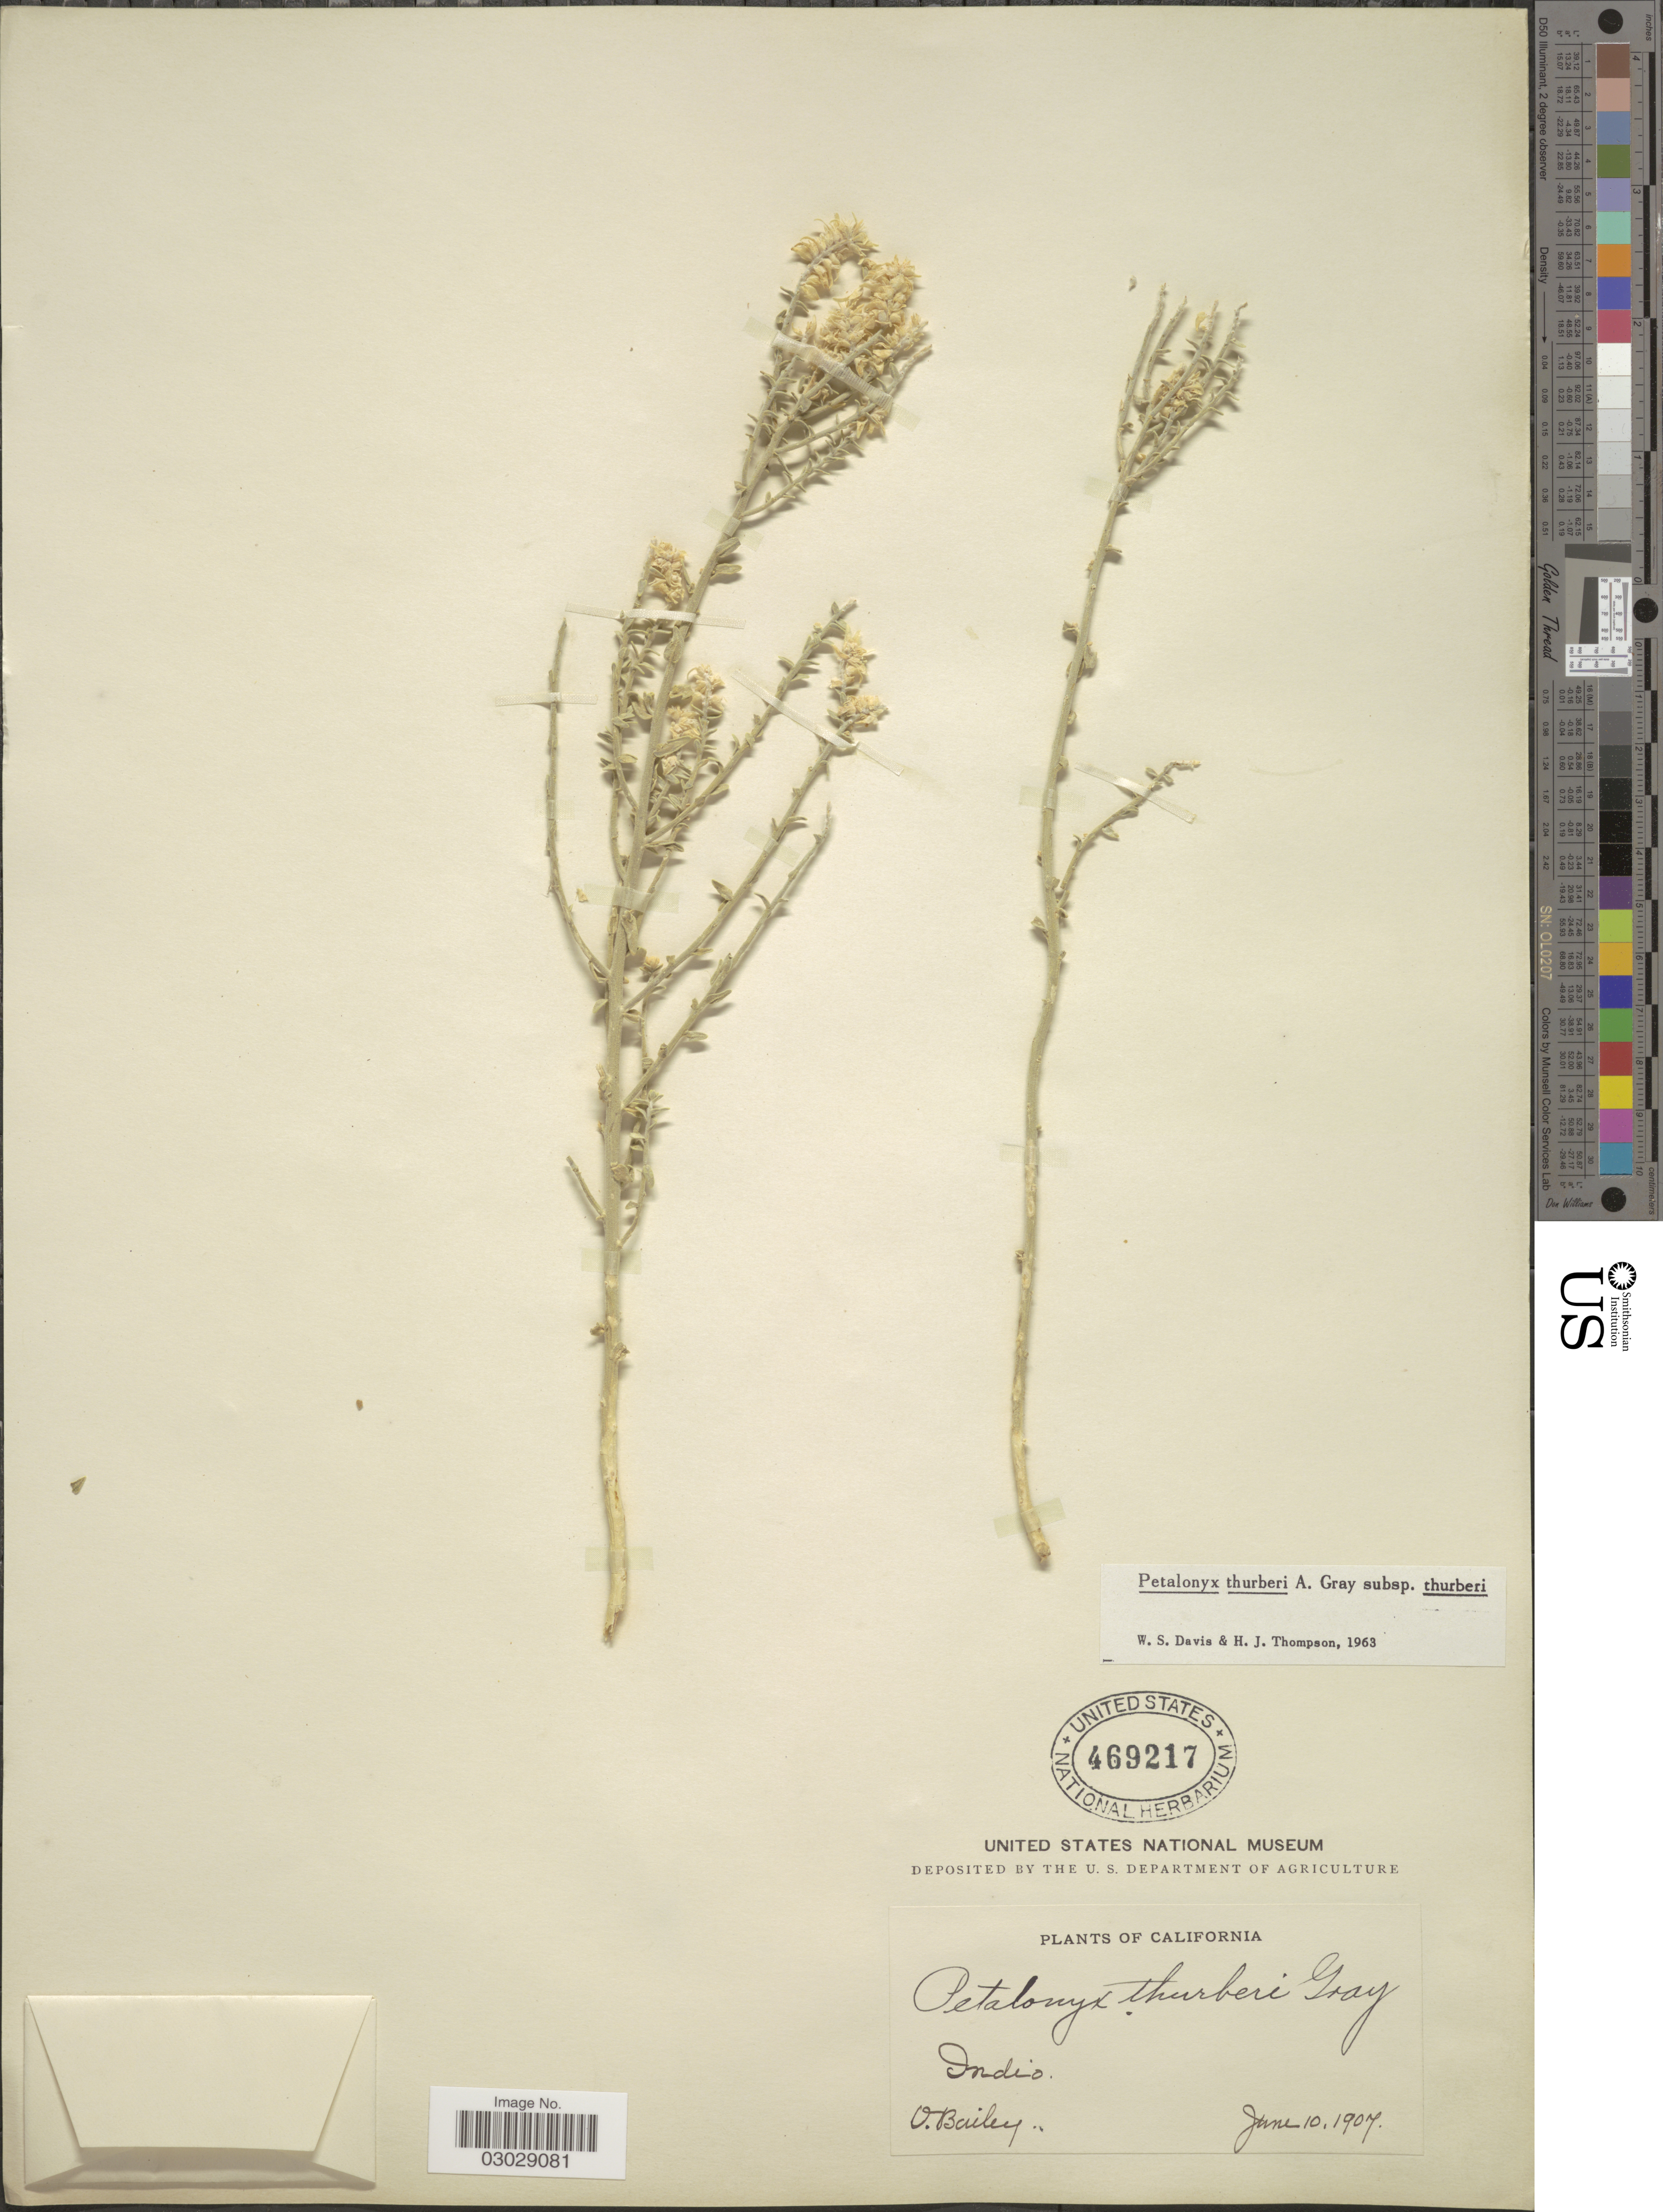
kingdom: Plantae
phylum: Tracheophyta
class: Magnoliopsida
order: Cornales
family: Loasaceae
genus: Petalonyx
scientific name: Petalonyx thurberi subsp. thurberi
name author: A. Gray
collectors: V. L. Bailey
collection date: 1907-06-10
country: United States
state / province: California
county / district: Riverside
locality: Indio.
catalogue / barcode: US 469217